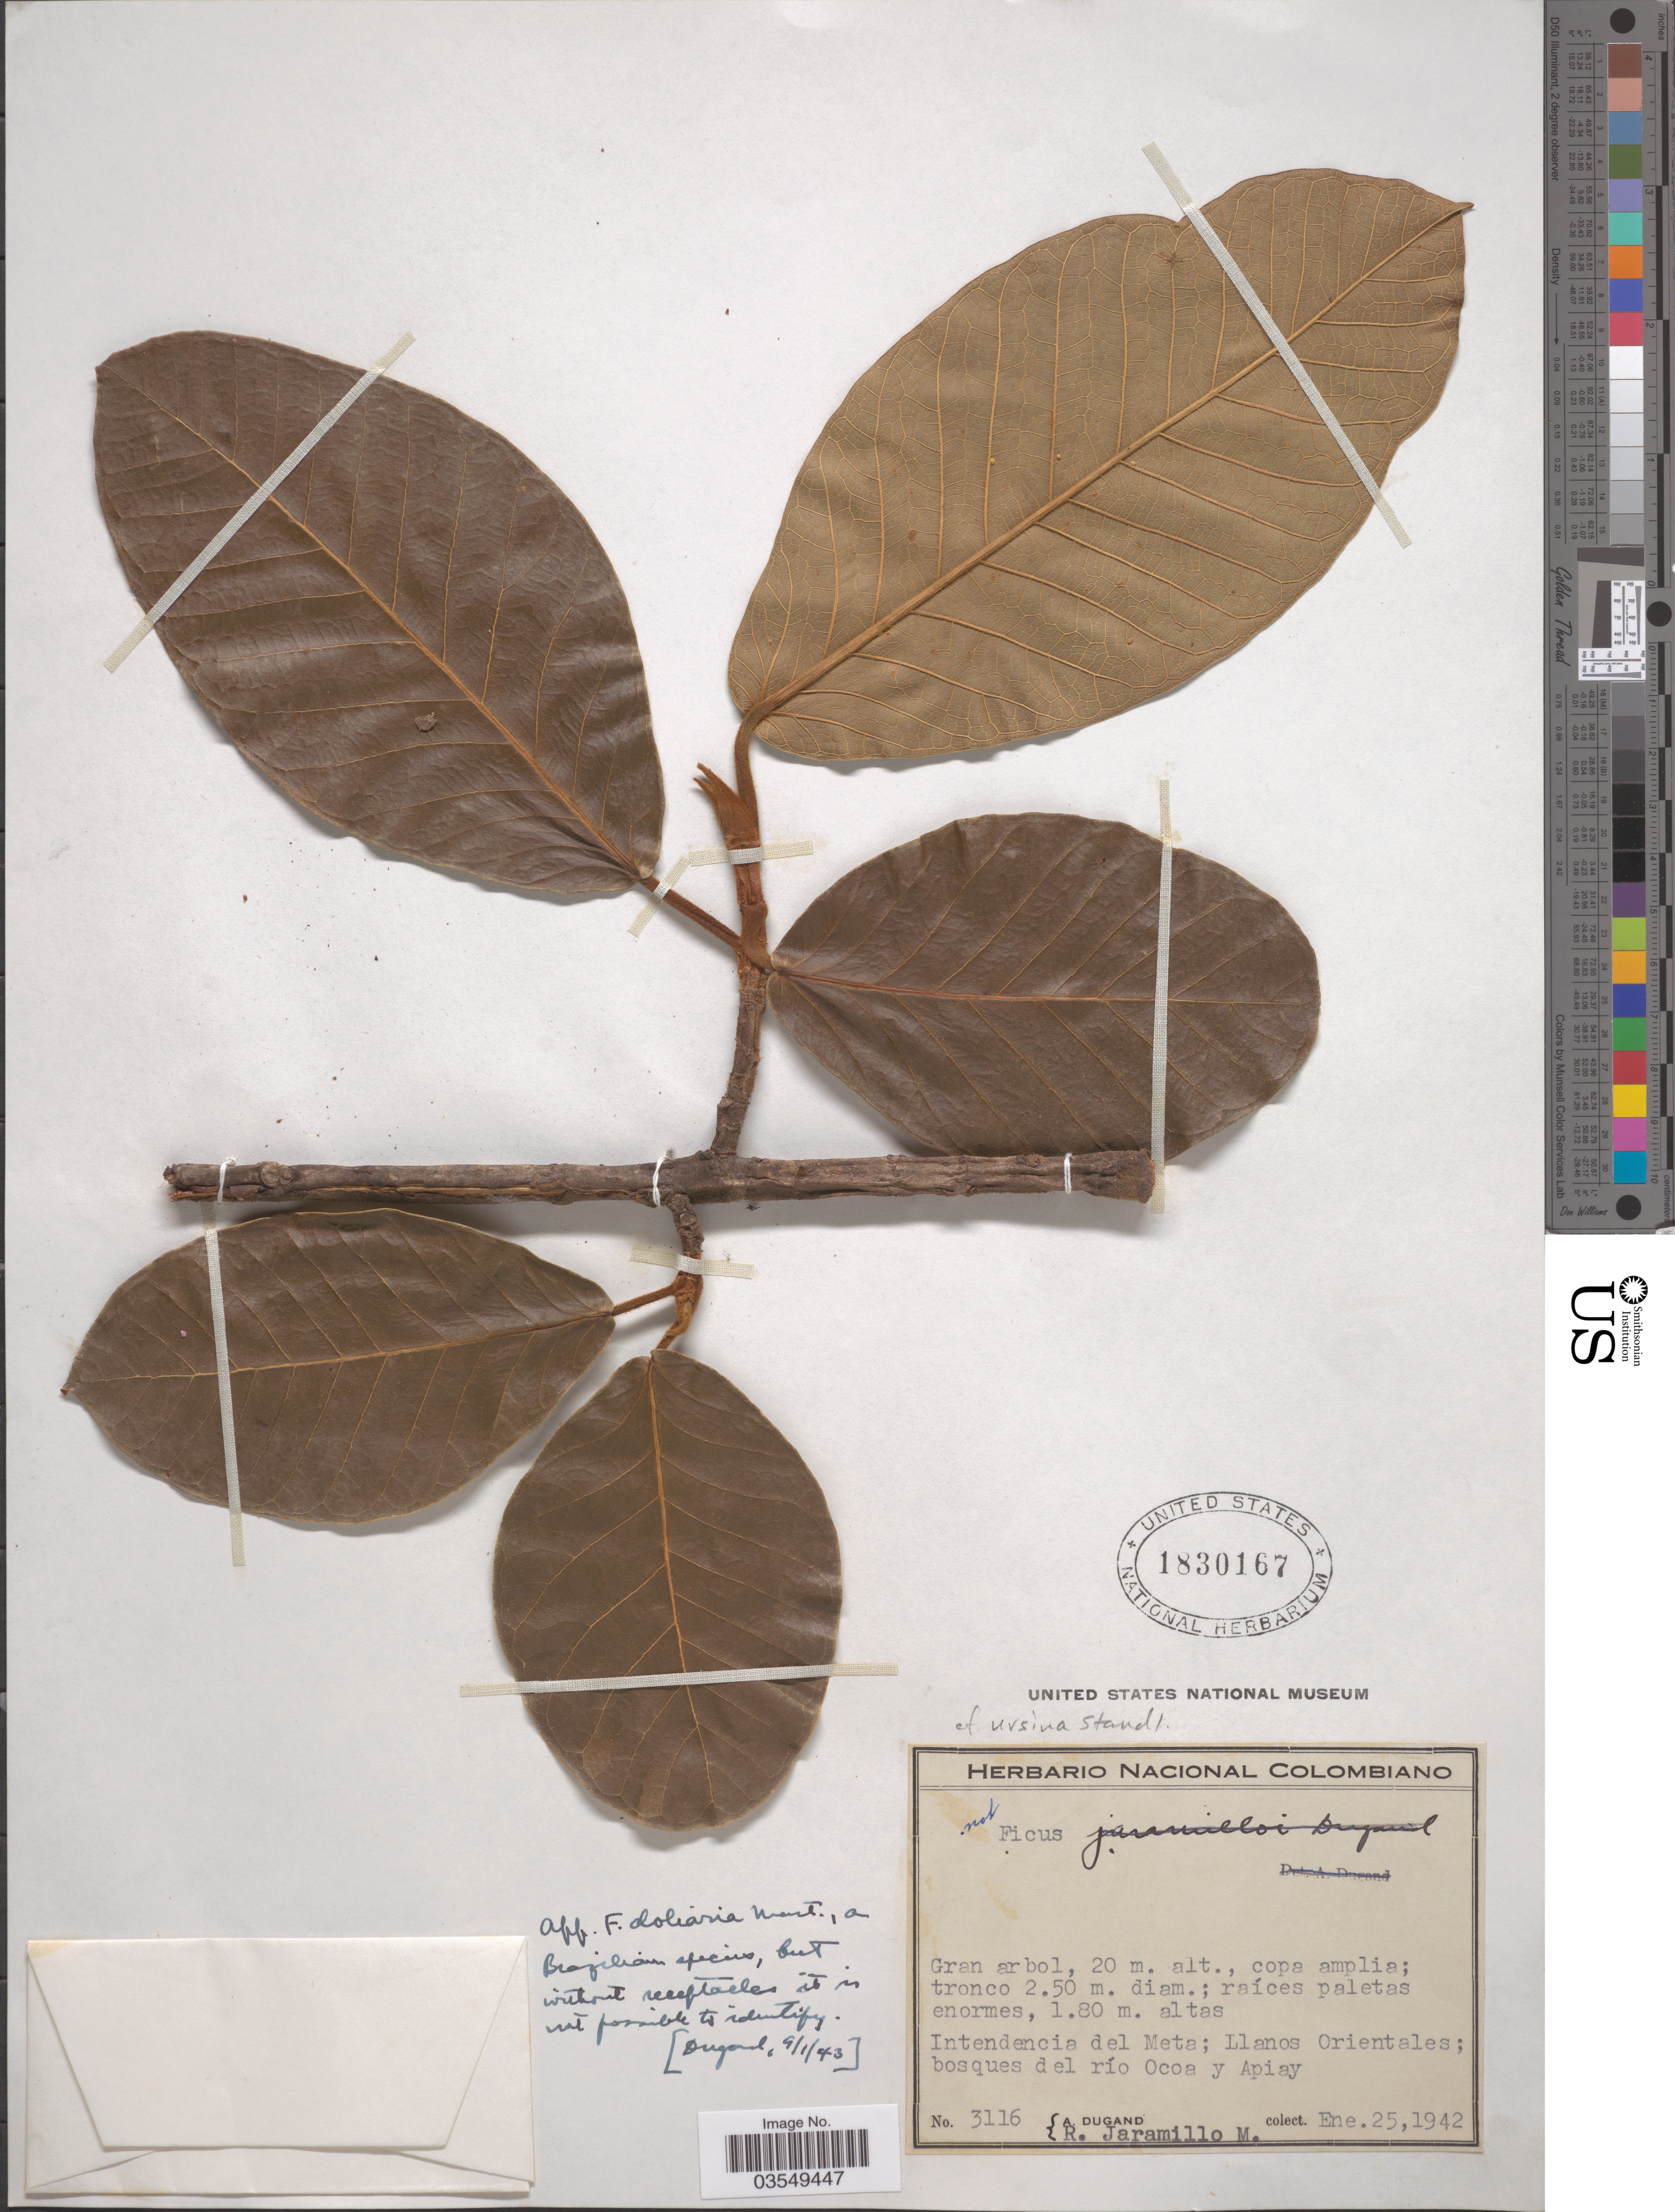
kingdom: Plantae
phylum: Tracheophyta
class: Magnoliopsida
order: Rosales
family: Moraceae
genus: Ficus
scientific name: Ficus ursina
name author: Standl.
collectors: A. Dugand & R. Jaramillo M.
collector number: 3116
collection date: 1942-01-25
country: Colombia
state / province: Meta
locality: Intendencia del Meta; Llanos Orientales; bosques del río Ocoa y Apiay.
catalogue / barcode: US 1830167